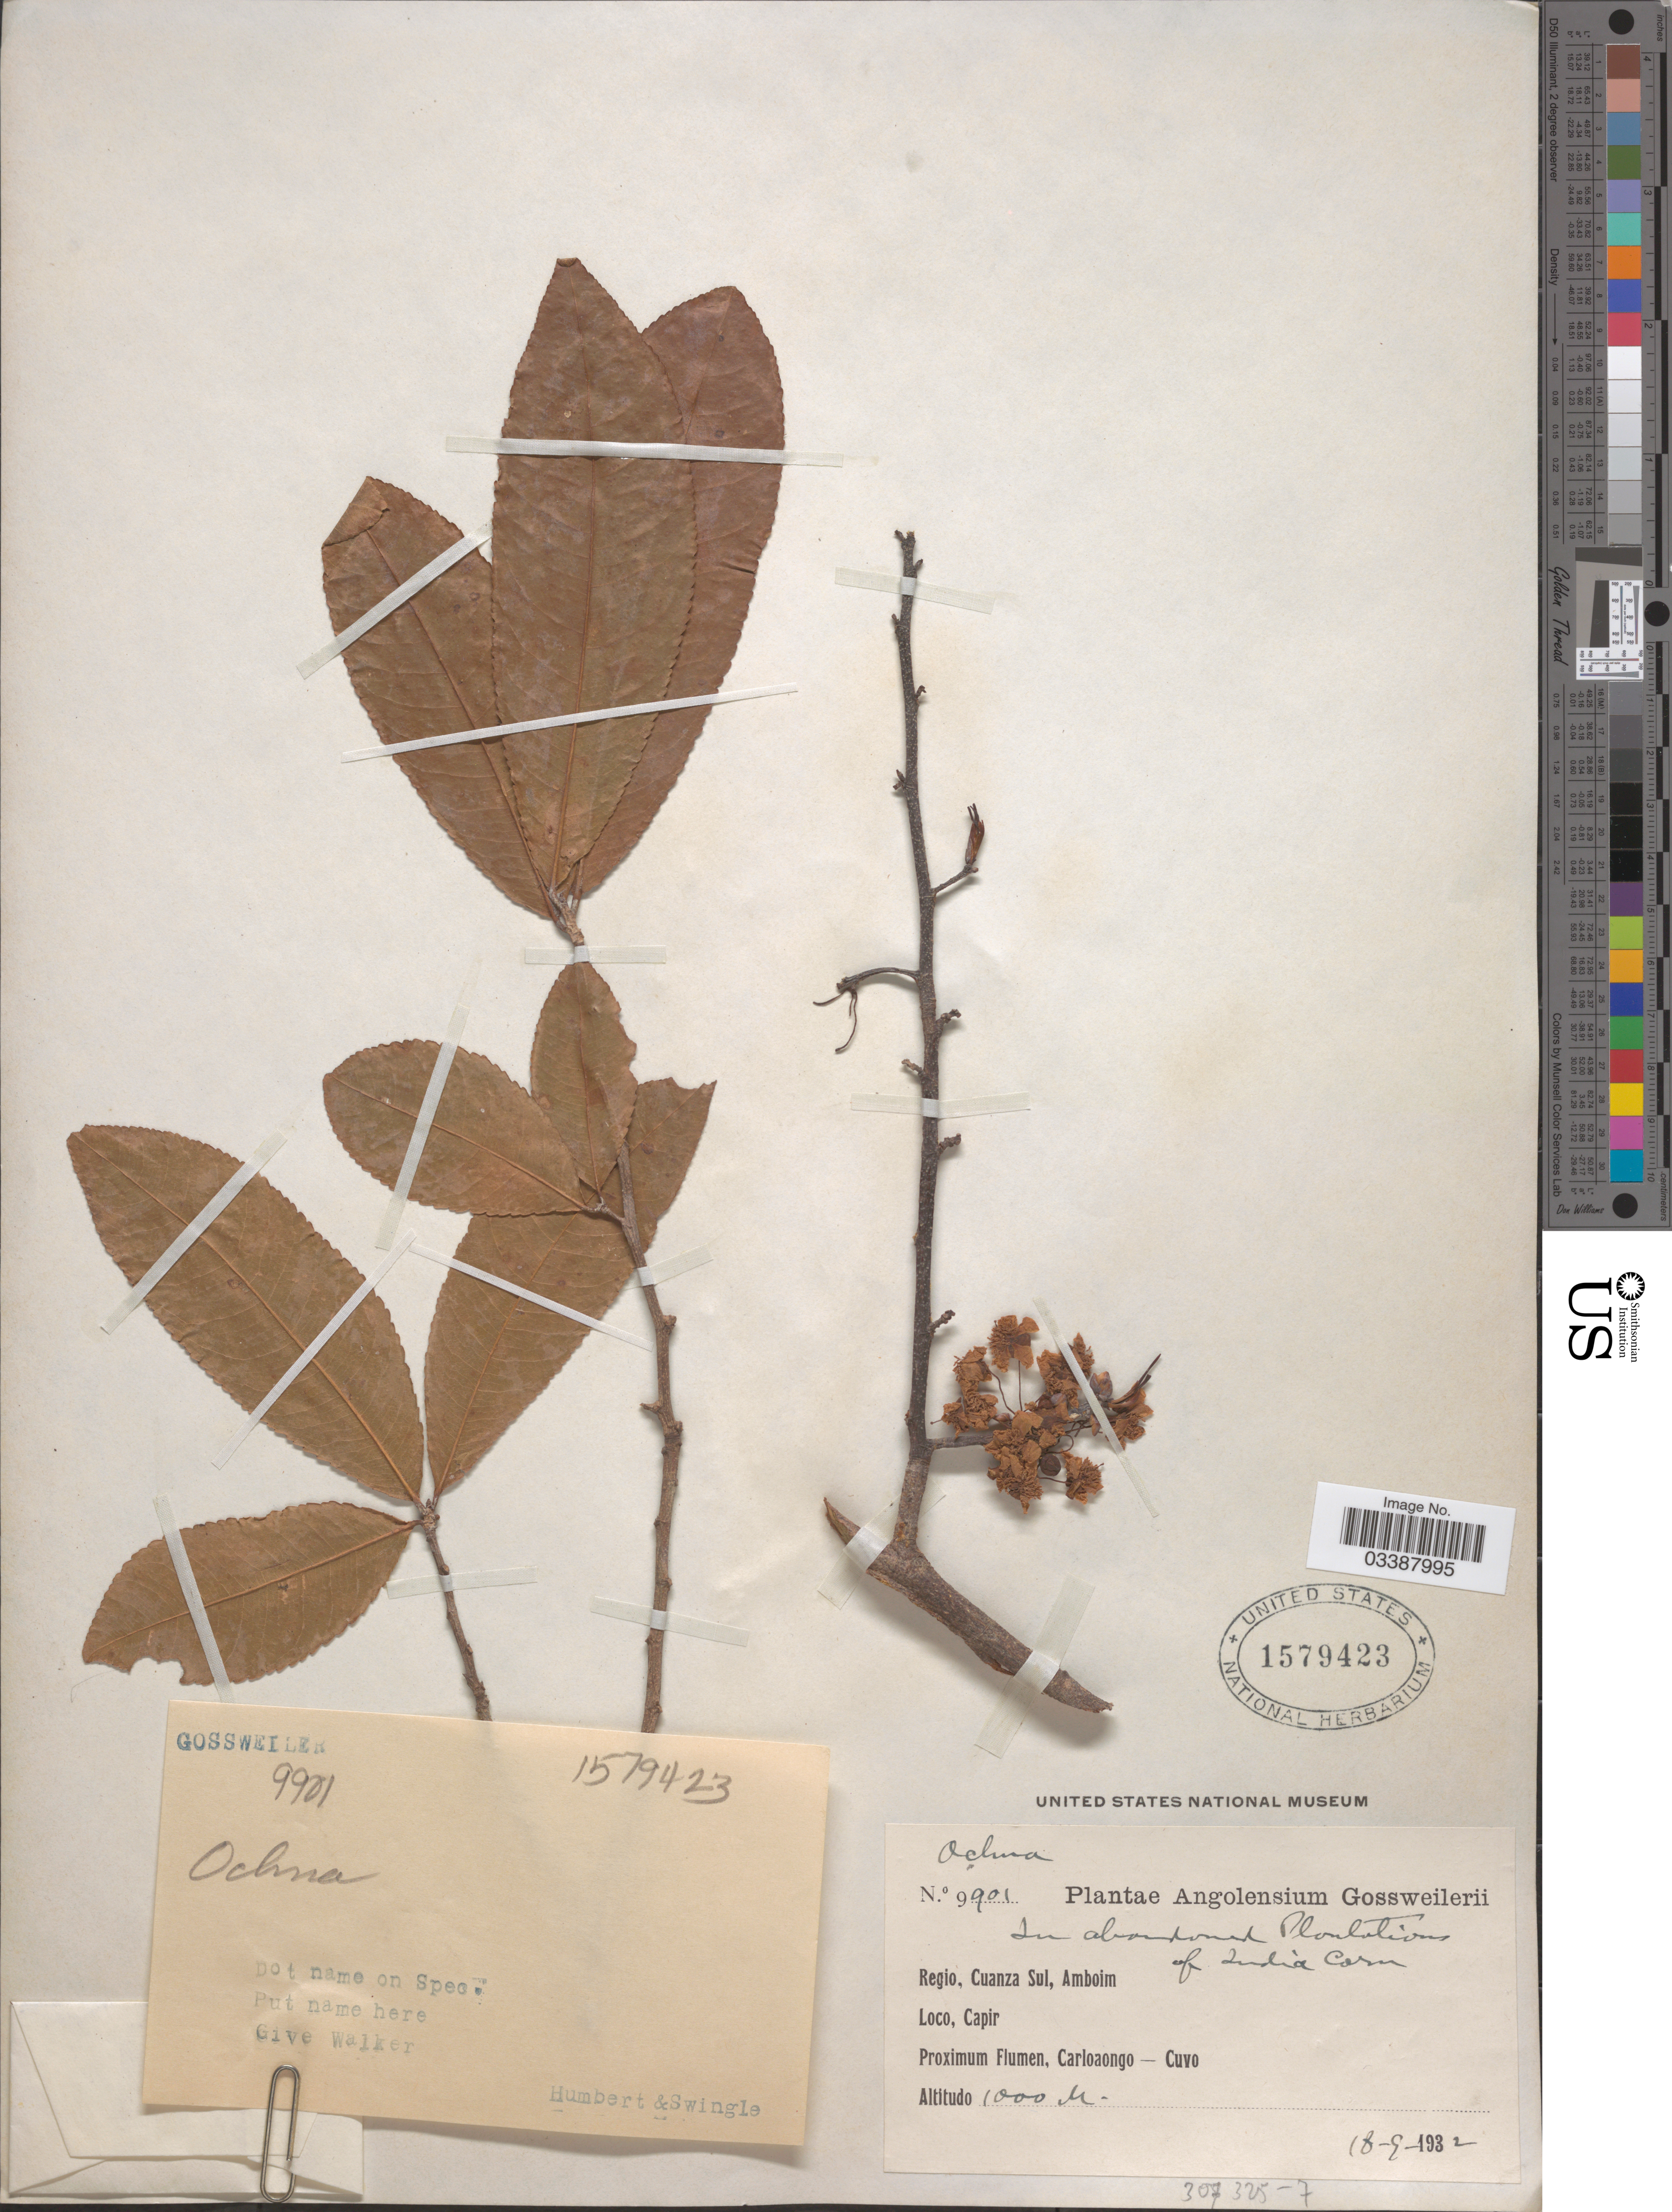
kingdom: Plantae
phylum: Tracheophyta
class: Magnoliopsida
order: Malpighiales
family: Ochnaceae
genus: Ochna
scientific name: Ochna sp.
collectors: -. Gossweiler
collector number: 9901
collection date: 1932-09-18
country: Angola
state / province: Cuanza Sul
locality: Angolensium. Regio, Cuanza Sul, Amboim. Capir. Proximum Flumen, Carloango - Cuvo.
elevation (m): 1000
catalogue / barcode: US 1579423